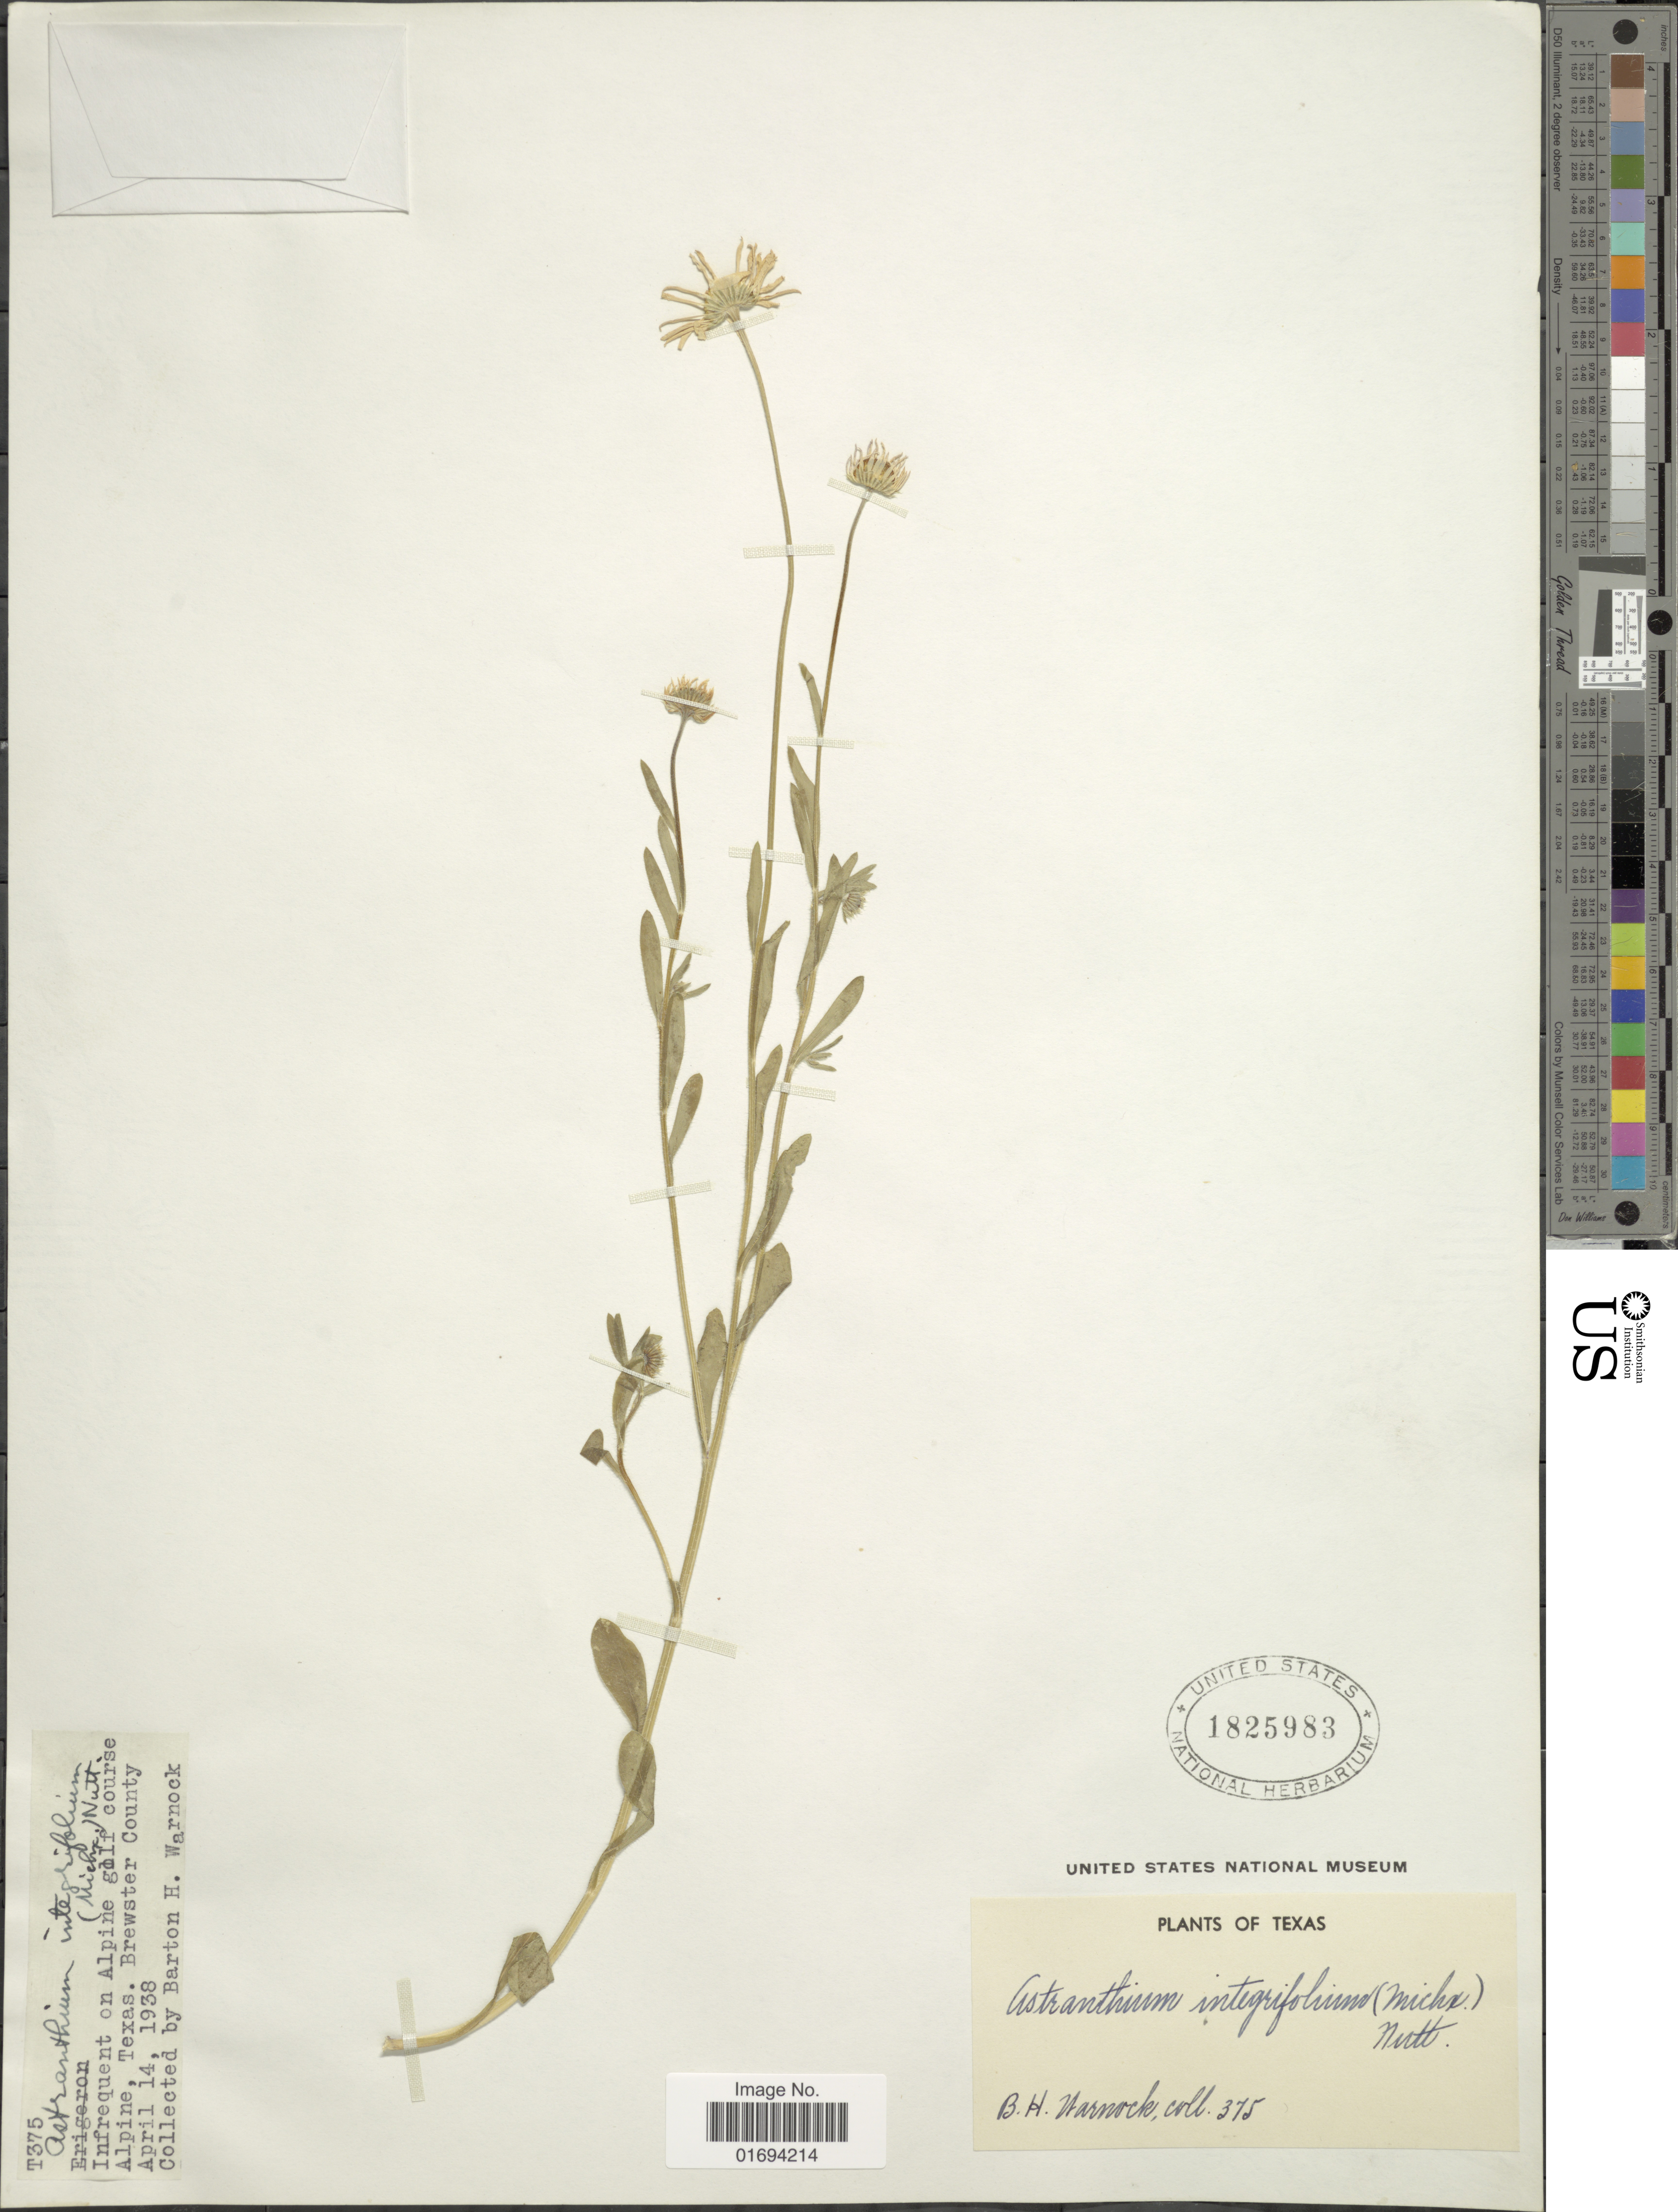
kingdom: Plantae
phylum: Tracheophyta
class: Magnoliopsida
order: Asterales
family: Asteraceae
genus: Astranthium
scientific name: Astranthium integrifolium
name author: (Michx.) Nutt.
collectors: B. H. Warnock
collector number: T375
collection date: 1938-04-14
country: United States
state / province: Texas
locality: On Alpine golf course, Alpine, Texas, Brewster County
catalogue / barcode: US 1825983